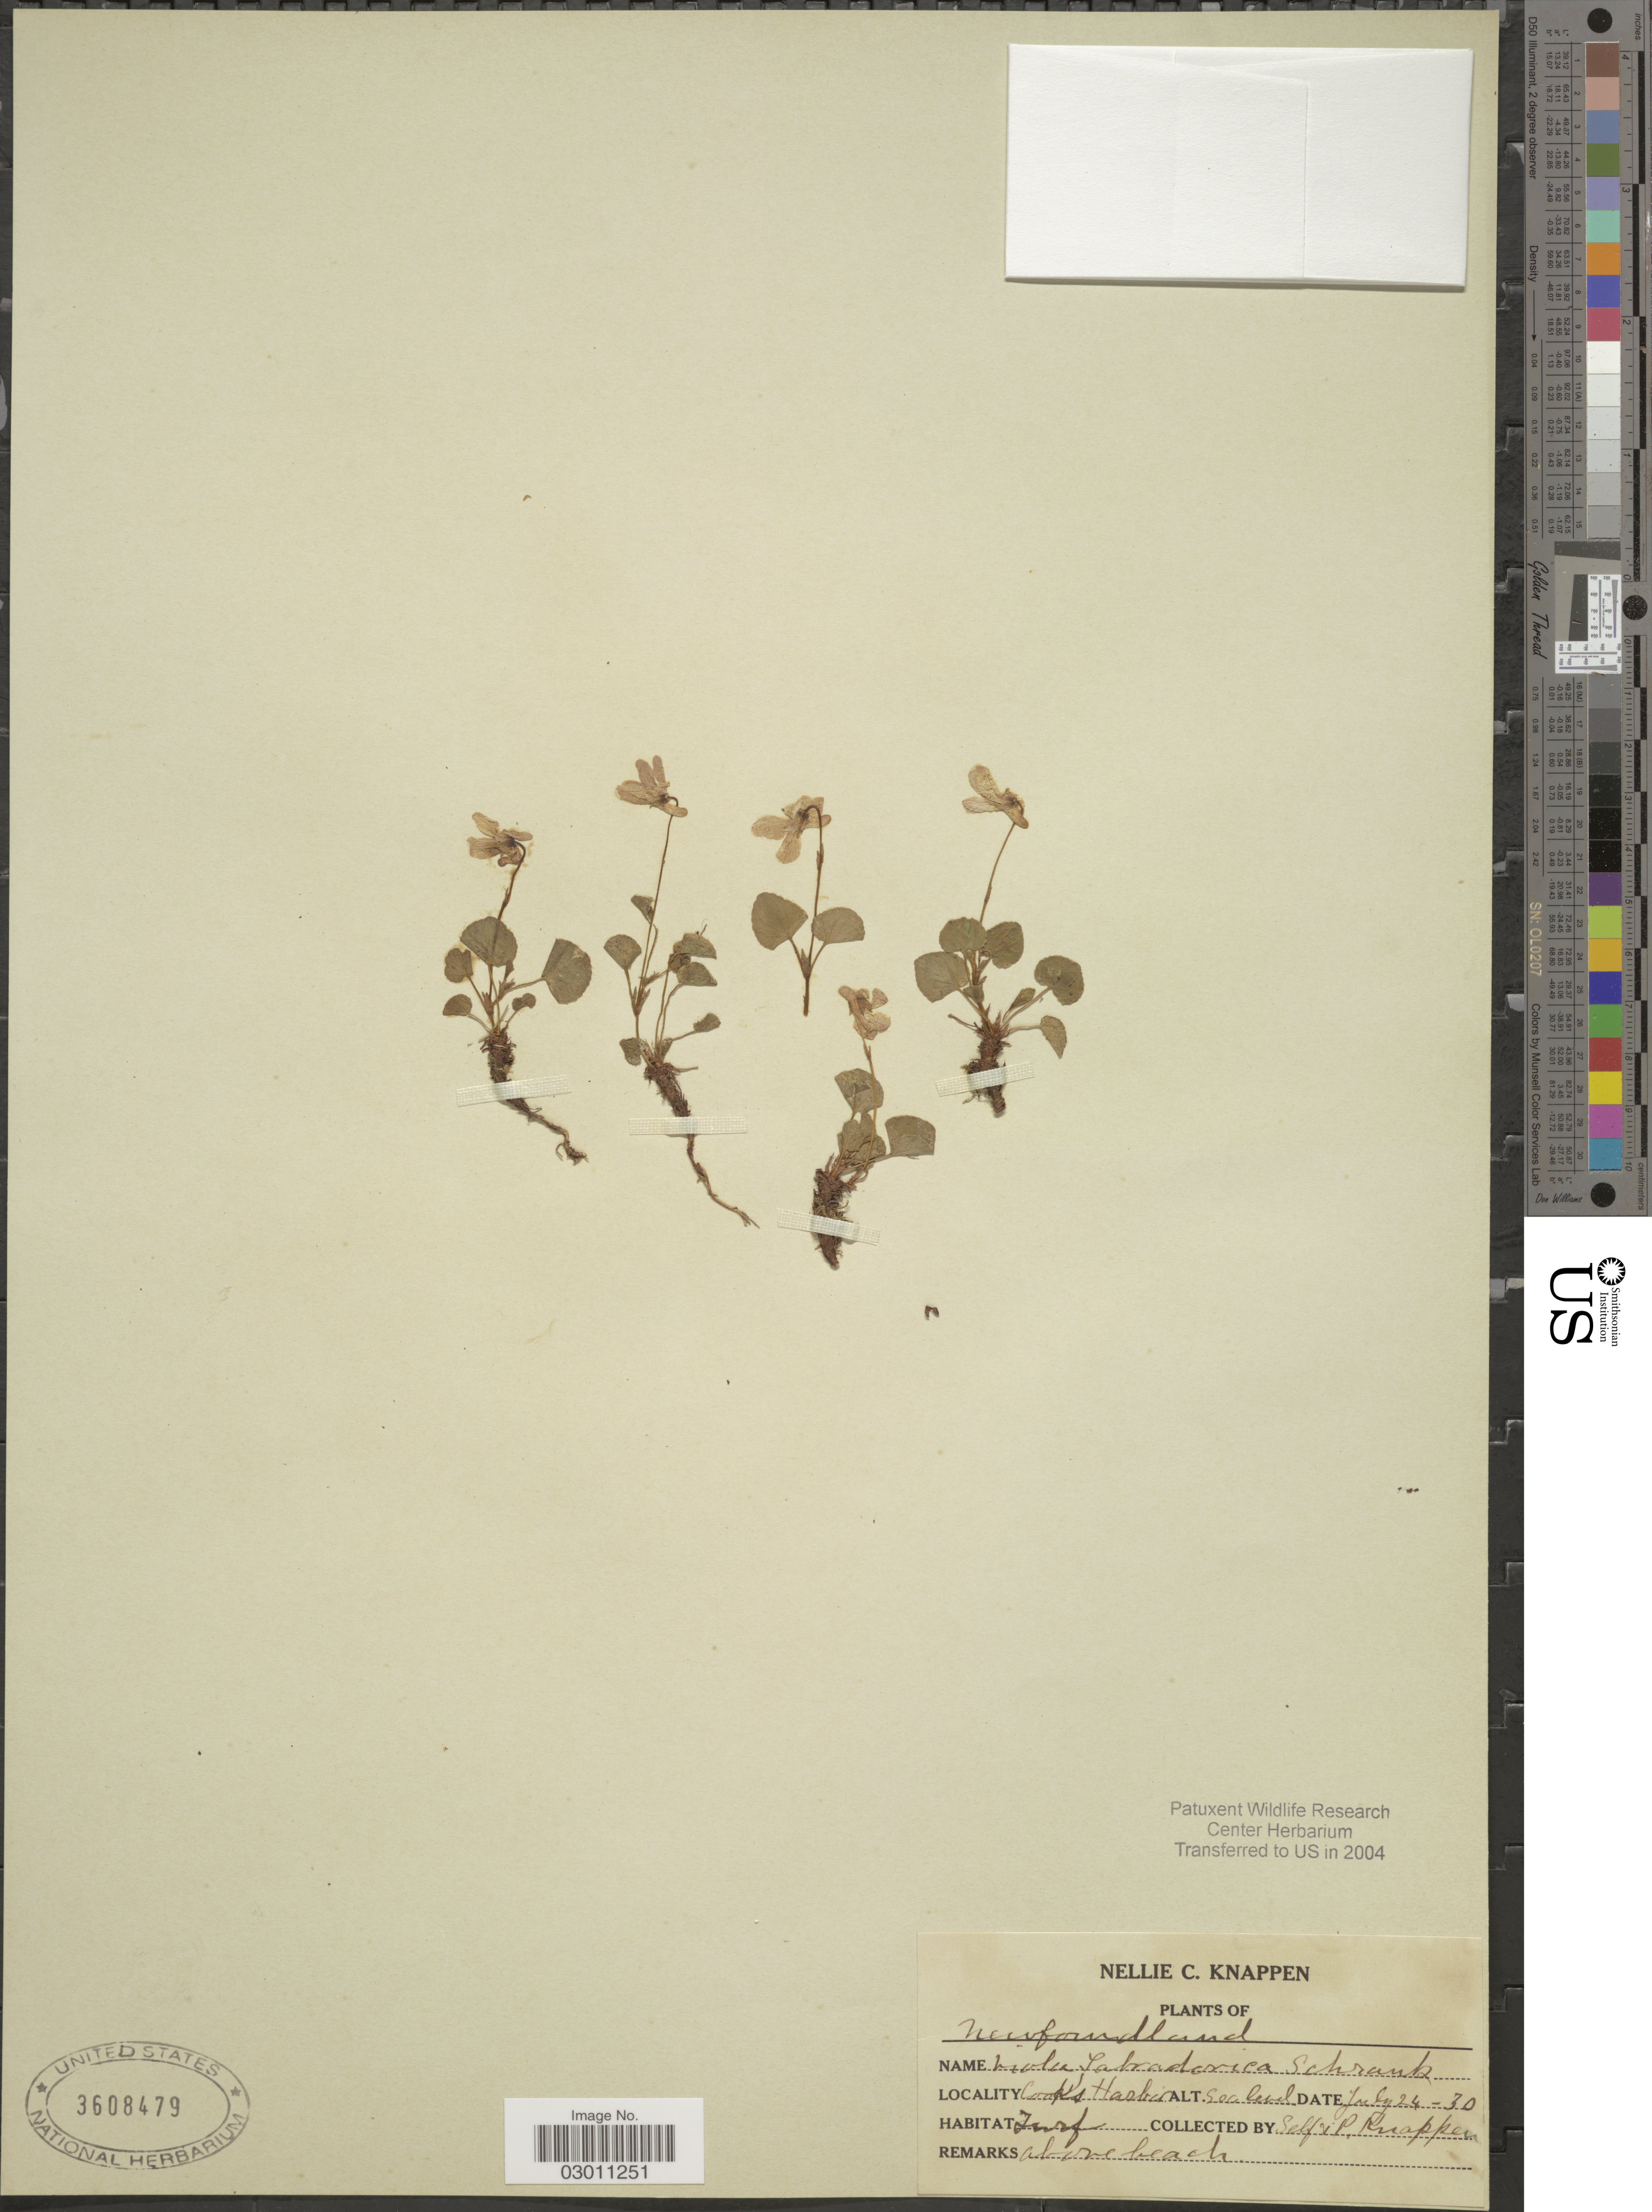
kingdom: Plantae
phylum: Tracheophyta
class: Magnoliopsida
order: Malpighiales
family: Violaceae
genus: Viola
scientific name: Viola adunca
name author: Sm.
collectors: P. Knappen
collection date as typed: Transcribed d/m/y: 24/7/30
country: Canada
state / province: Newfoundland and Labrador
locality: Cook's Harbor.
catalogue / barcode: US 3608479